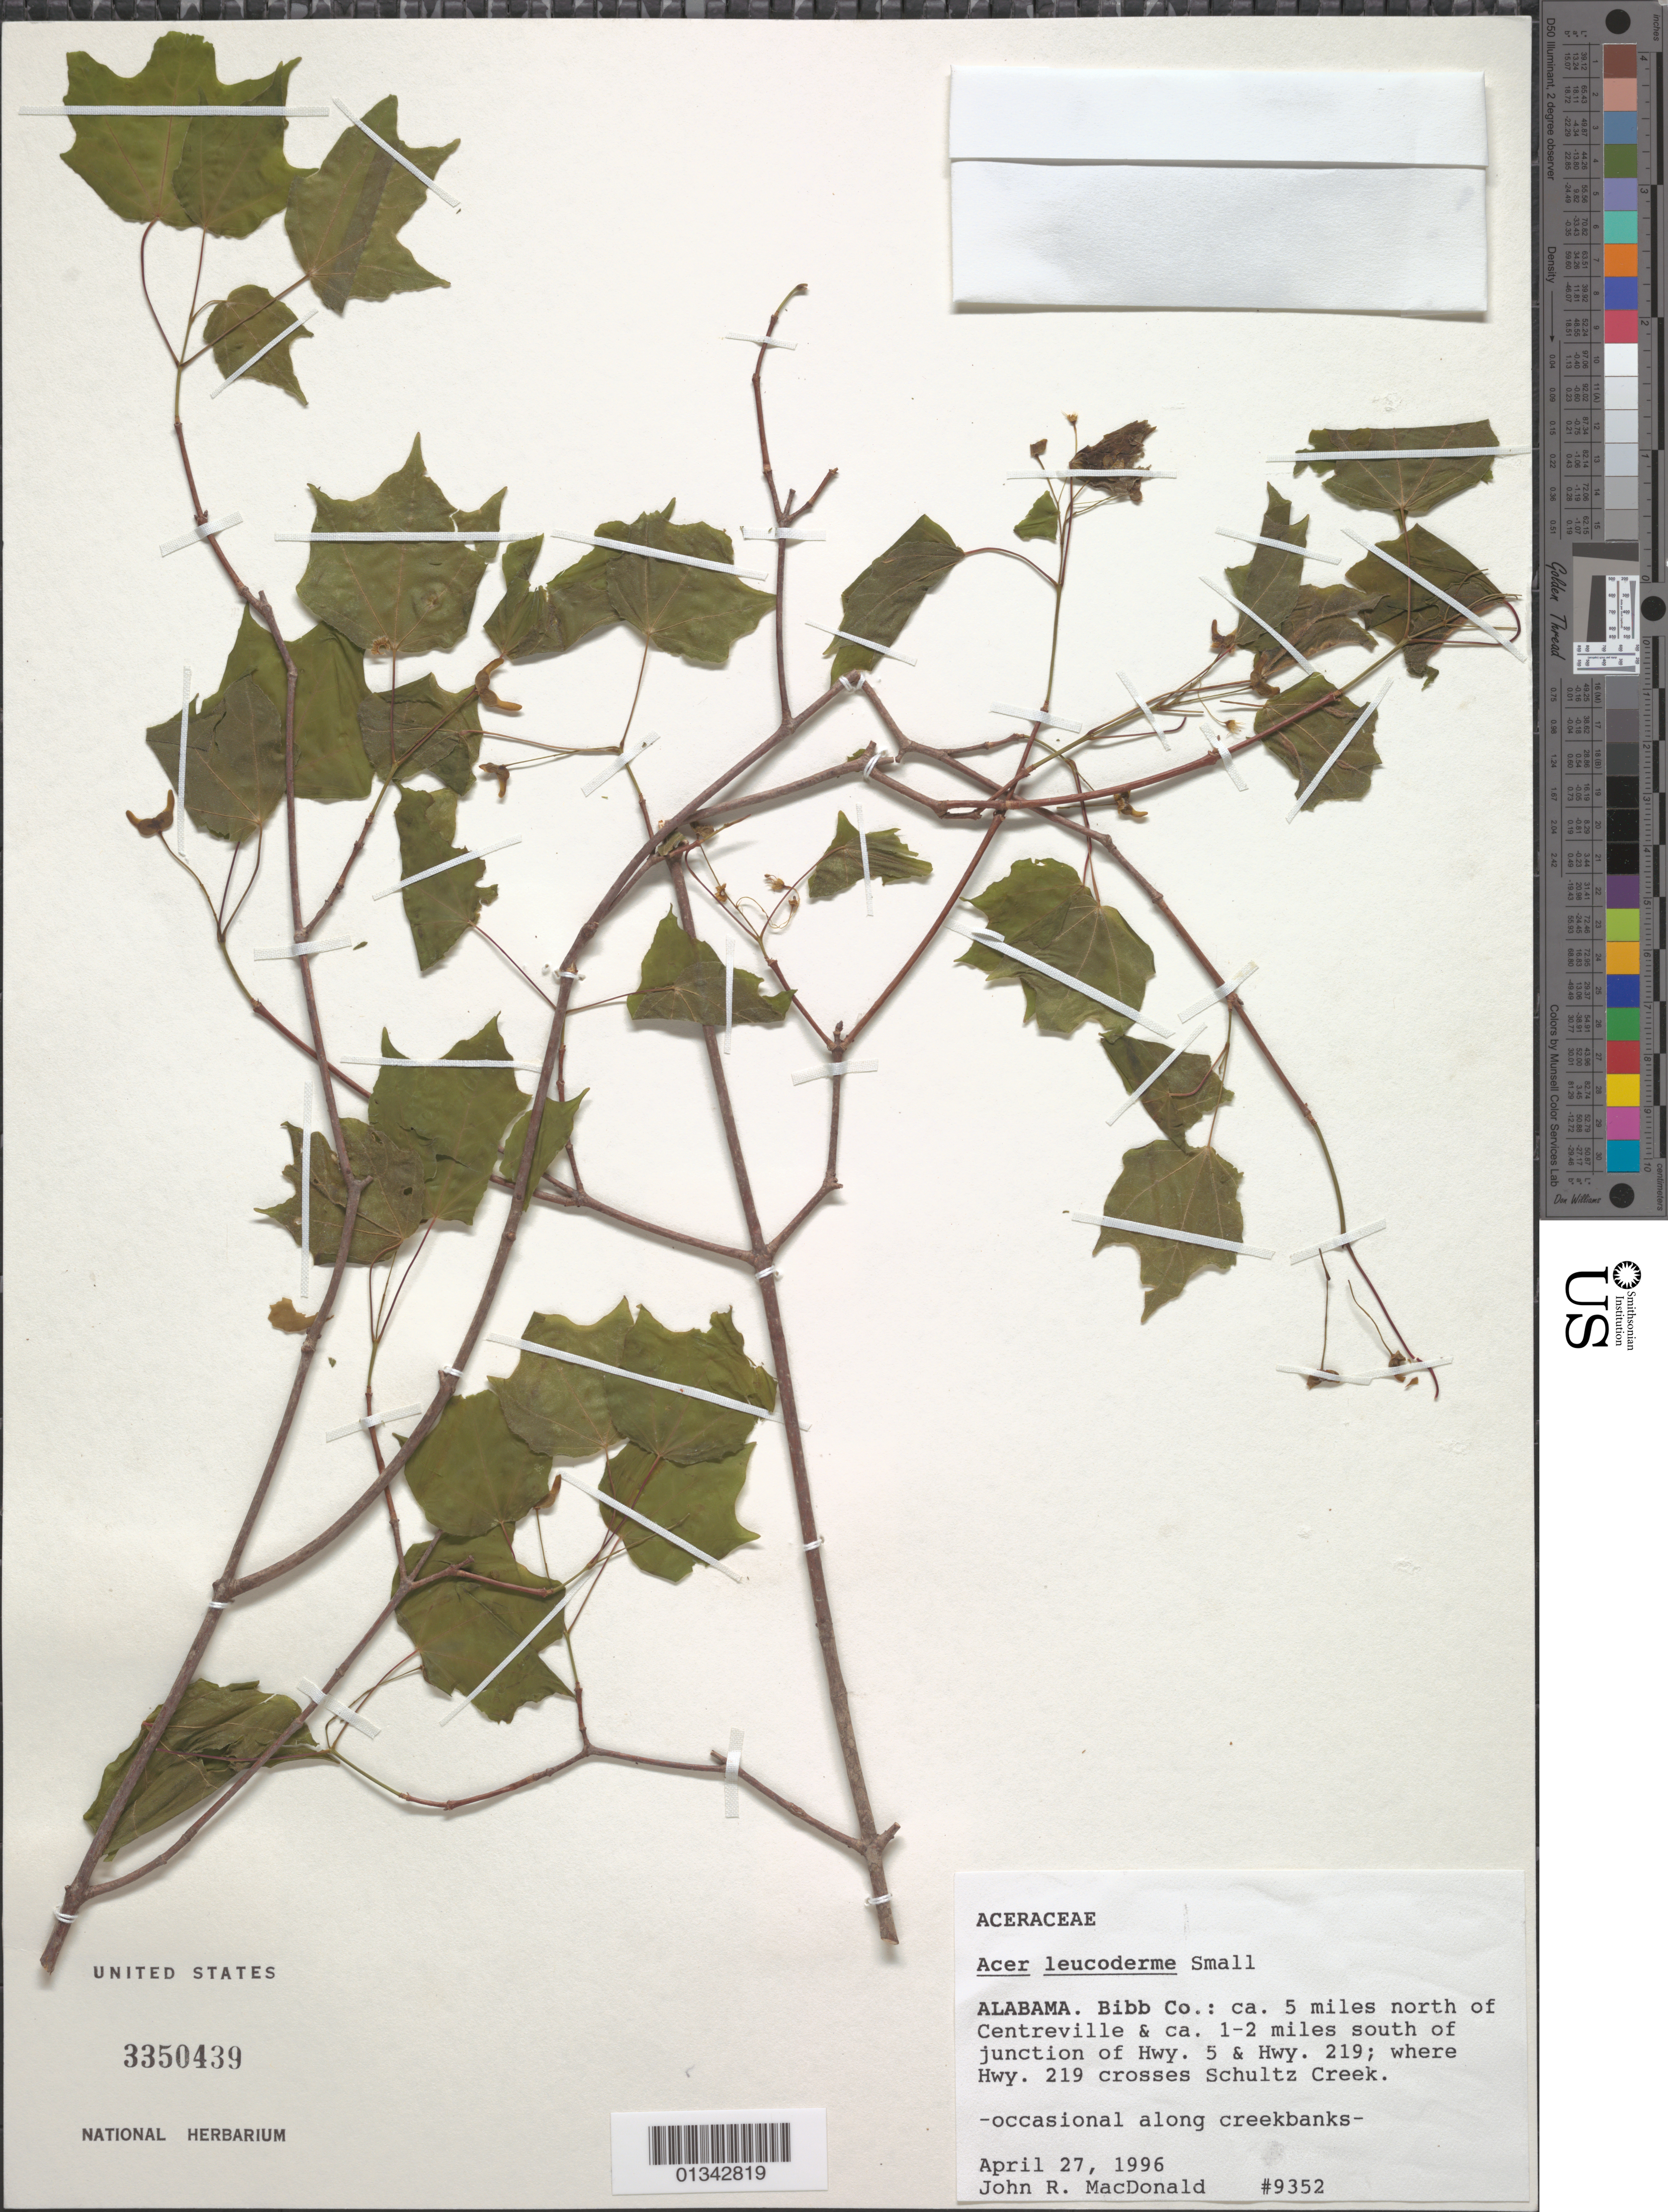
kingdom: Plantae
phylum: Tracheophyta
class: Magnoliopsida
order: Sapindales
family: Sapindaceae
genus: Acer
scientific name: Acer saccharum subsp. leucoderme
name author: (Small) Desmarais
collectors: J. MacDonald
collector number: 9352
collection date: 1996-04-27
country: United States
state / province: Alabama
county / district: Bibb County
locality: Bibb County, ca. 5 miles N of Centreville & ca. 1-2 miles S of junction of Hwy 5 & Hwy 219; where Hwy 219 crosses Schultz Creek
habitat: Occasional along creek banks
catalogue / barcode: US 3350439